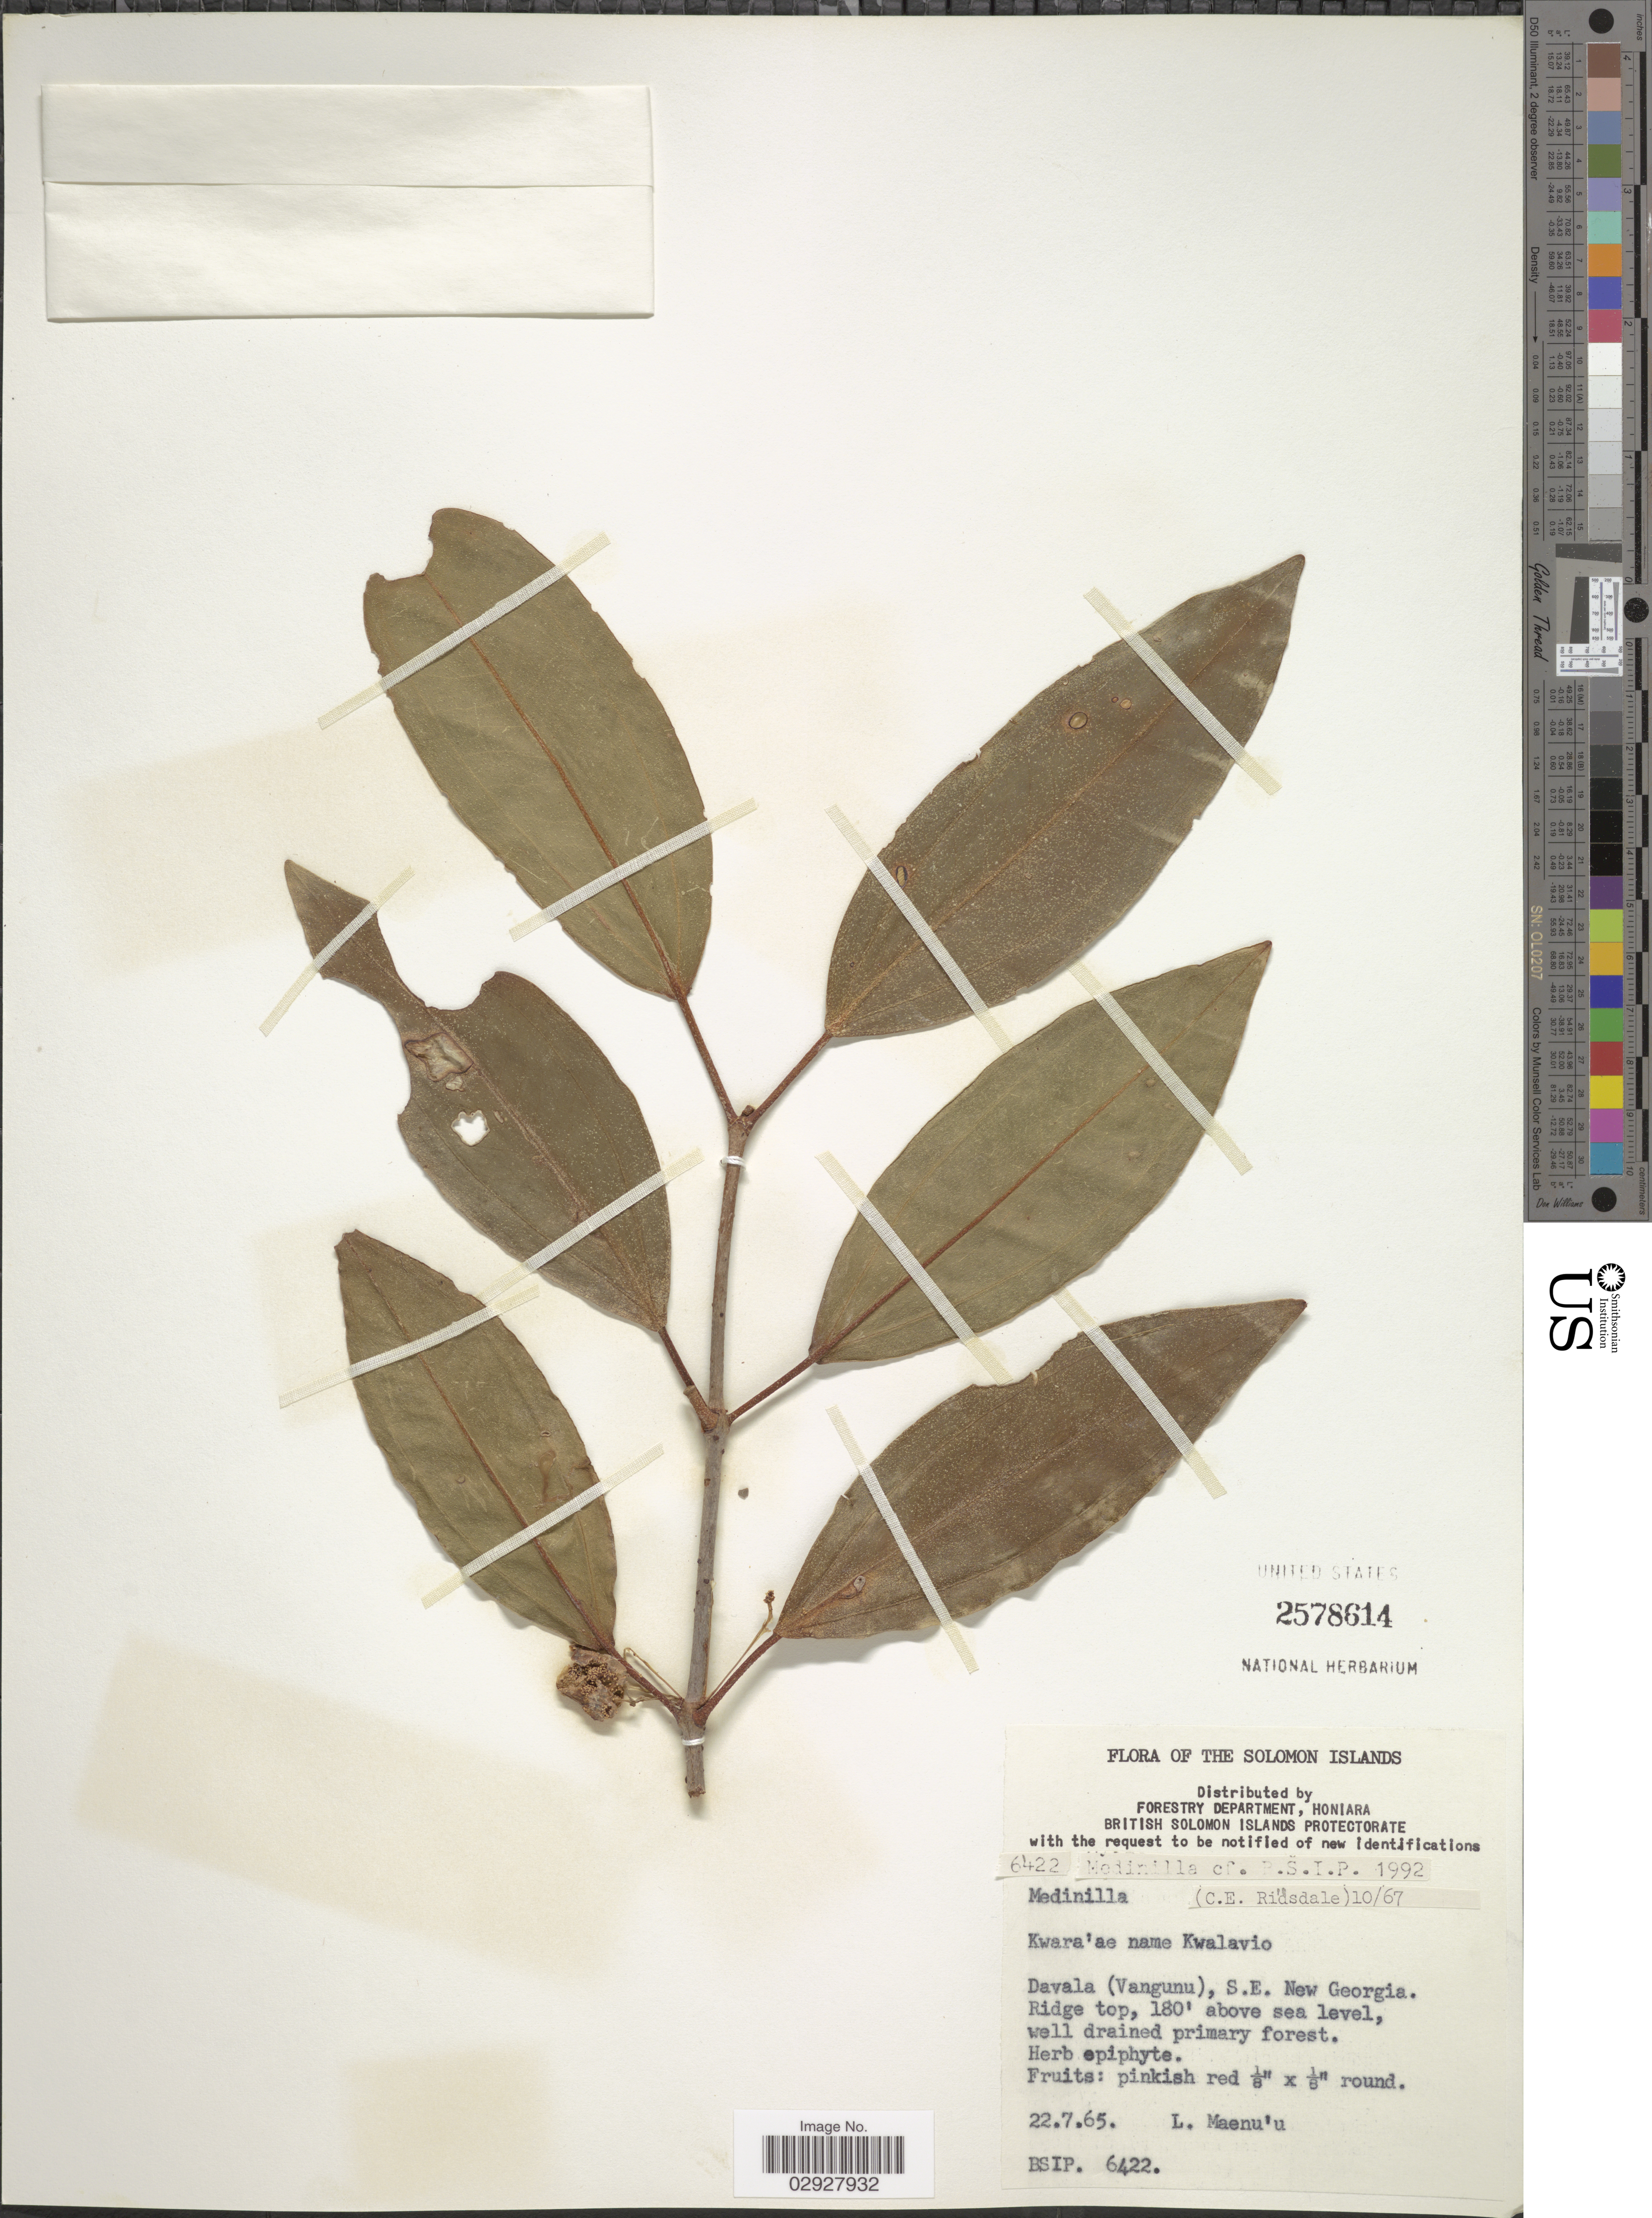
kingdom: Plantae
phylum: Tracheophyta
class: Magnoliopsida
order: Myrtales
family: Melastomataceae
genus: Medinilla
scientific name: Medinilla sp.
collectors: L. Maenu'u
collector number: BSIP 6422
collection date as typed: Transcribed d/m/y: 22/7/65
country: Solomon Islands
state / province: Solomon Islands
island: New Georgia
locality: The Solomon Islands, Davala (Vangunu), S.E. New Georgia, Ridge top.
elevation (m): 55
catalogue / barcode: US 2578614